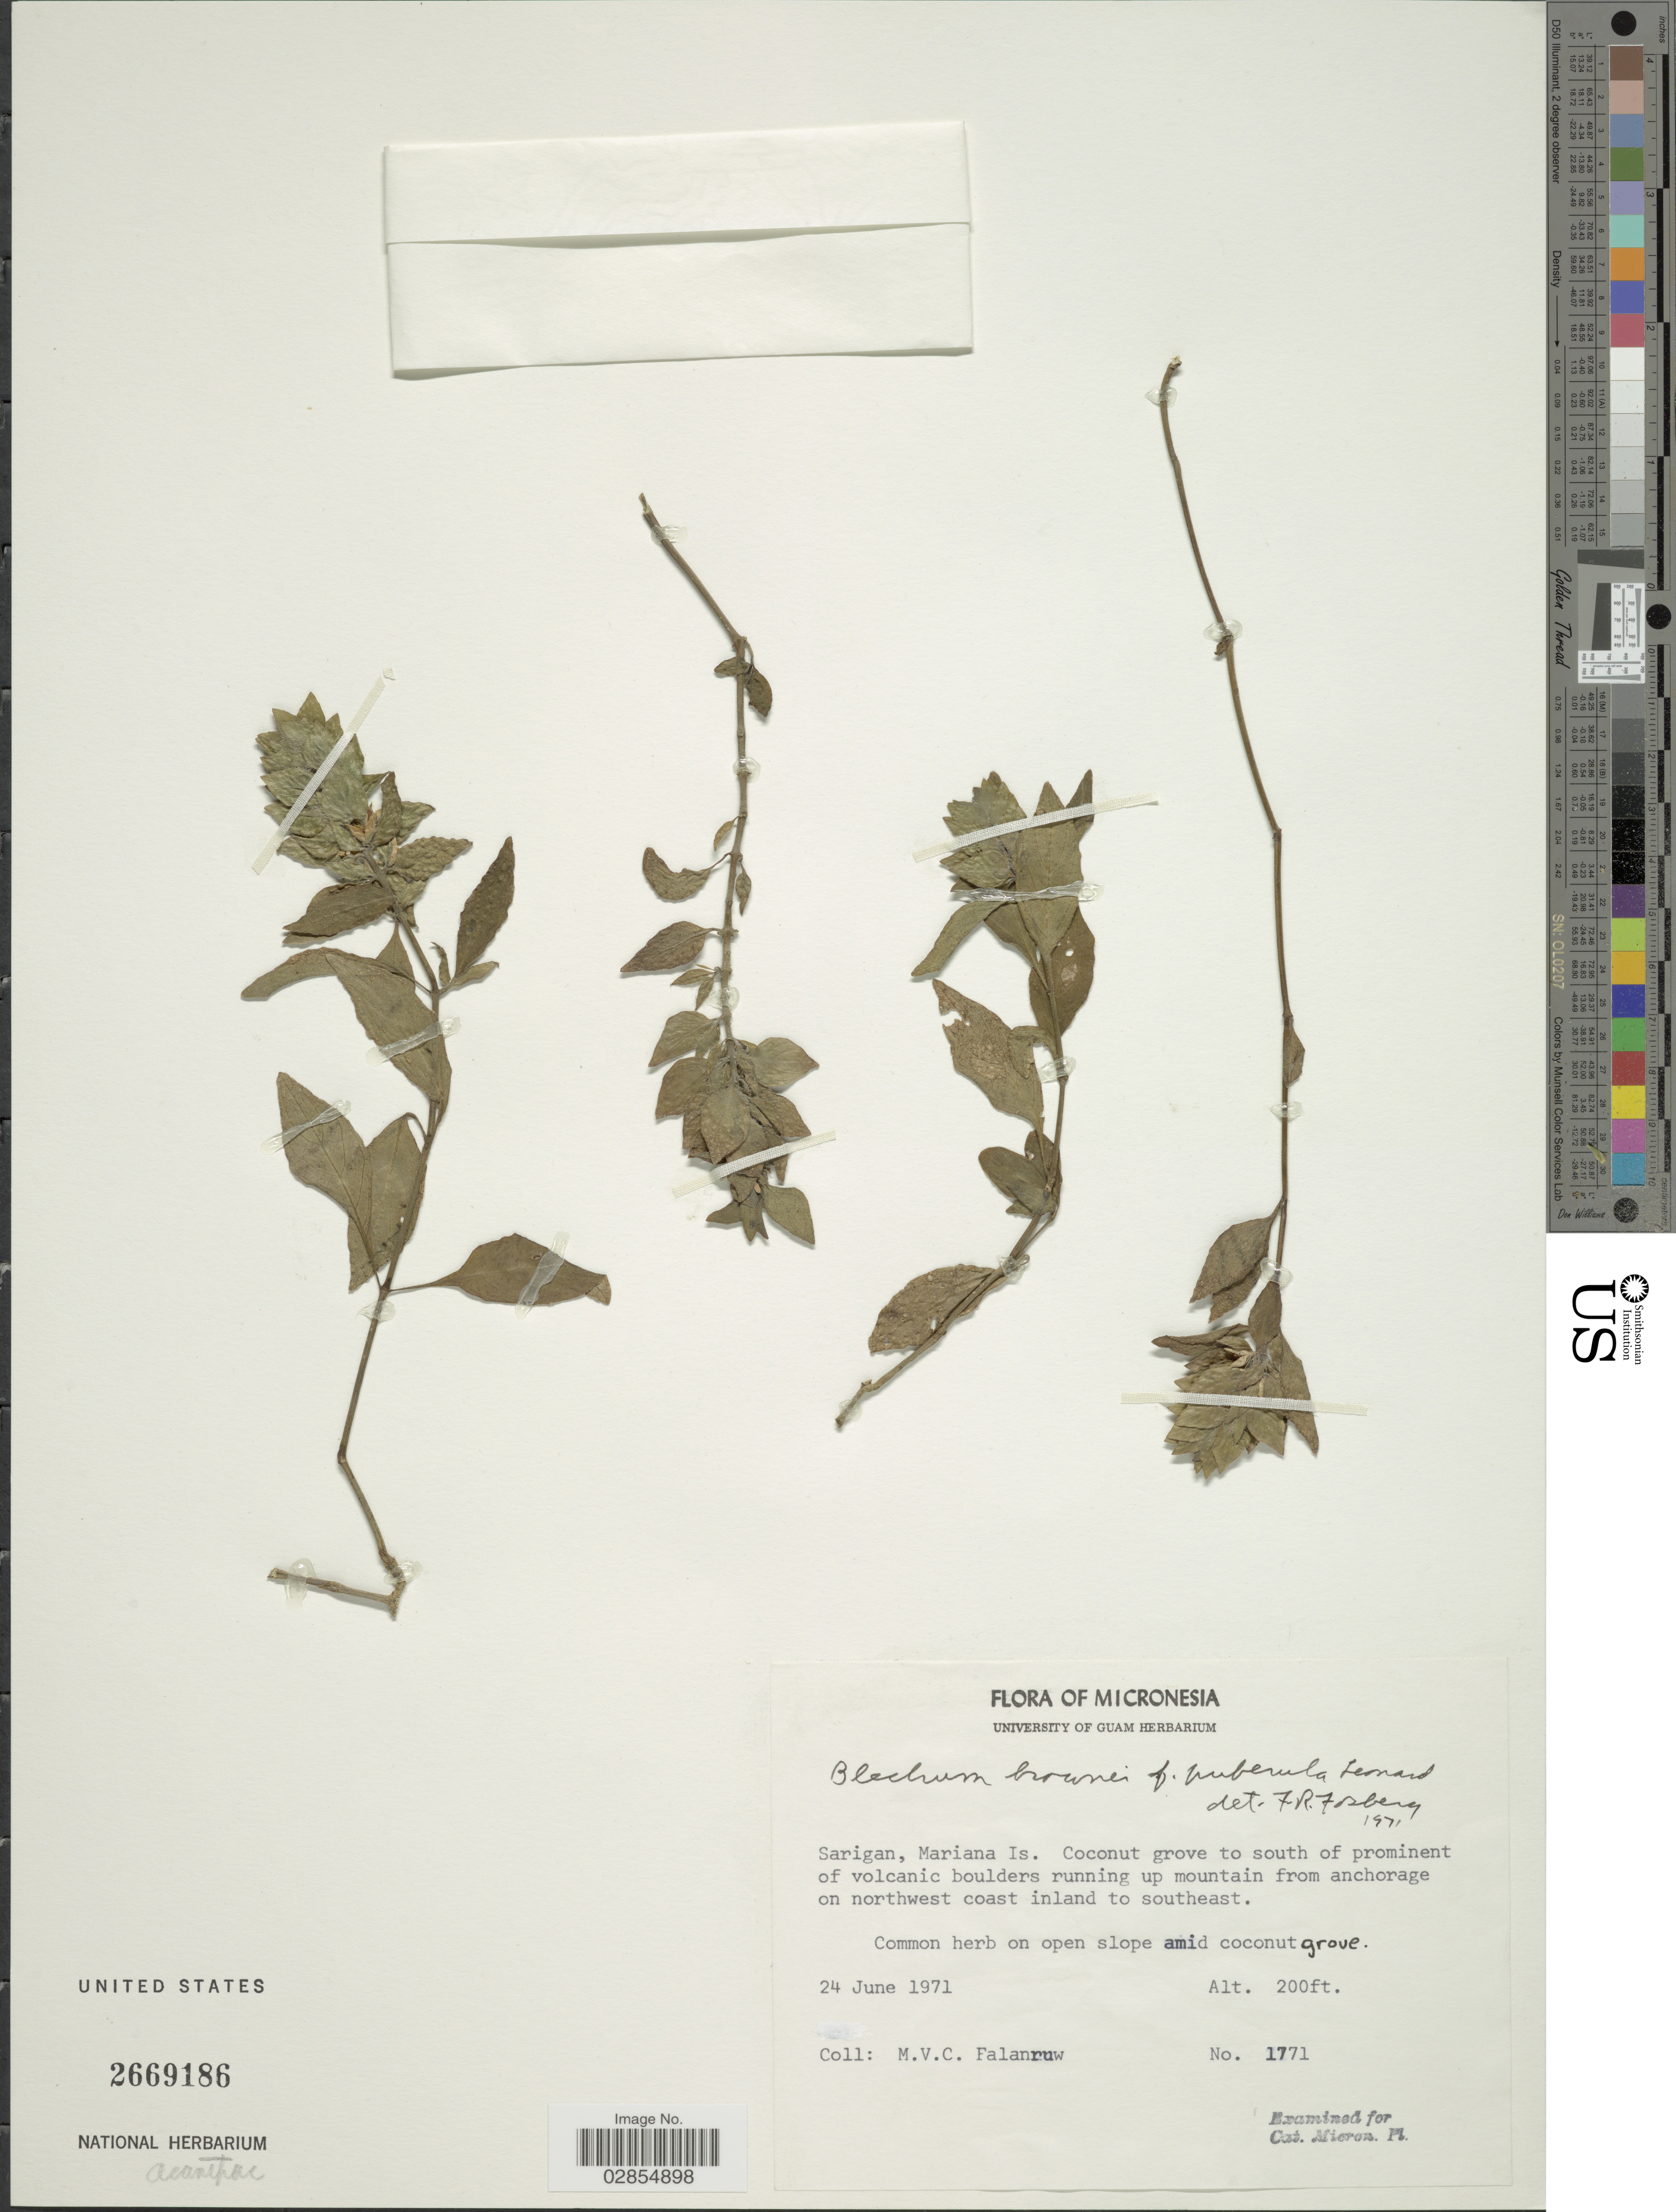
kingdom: Plantae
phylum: Tracheophyta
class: Magnoliopsida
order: Lamiales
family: Acanthaceae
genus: Blechum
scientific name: Blechum pyramidatum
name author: (Lam.) Urb.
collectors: M. V. Falanruw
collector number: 1771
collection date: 1971-06-24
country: Northern Mariana Islands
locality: Sarigan, Mariana Is. Coconut grove to south of prominent of volcanic boulders running up mountain from anchorage on northwest coast inland to southeast.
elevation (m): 61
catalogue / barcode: US 2669186